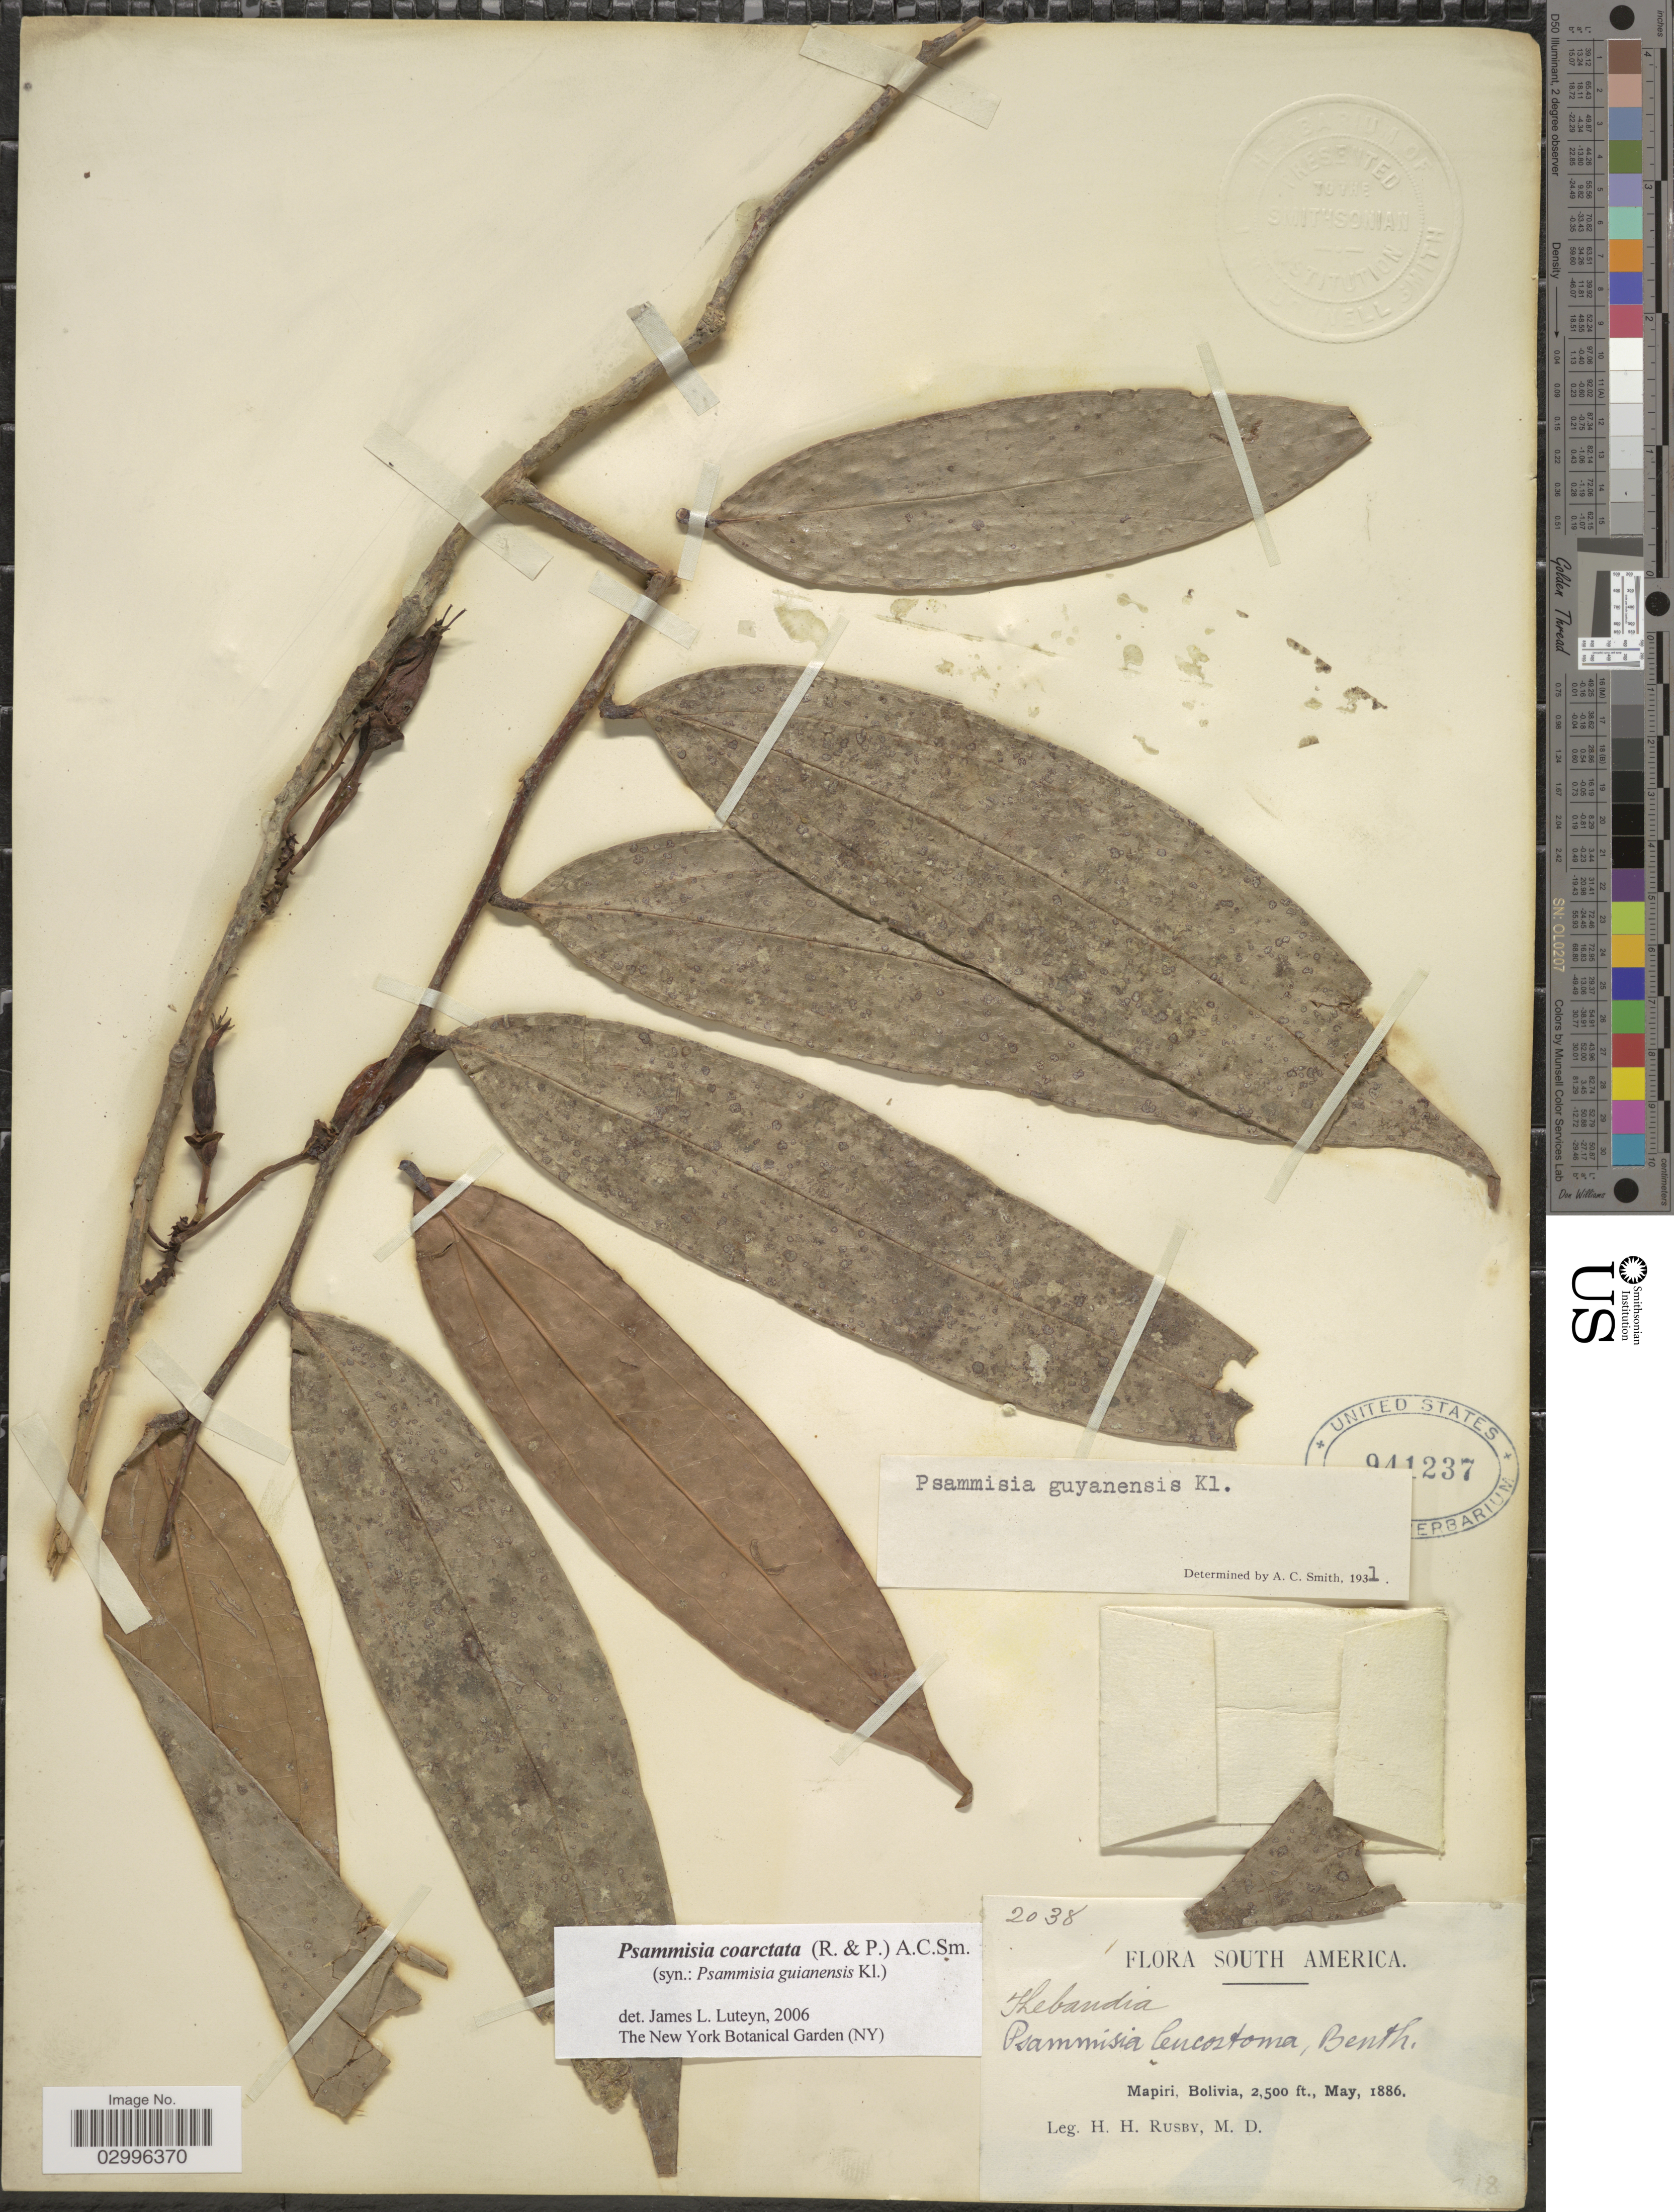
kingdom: Plantae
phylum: Tracheophyta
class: Magnoliopsida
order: Ericales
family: Ericaceae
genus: Psammisia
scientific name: Psammisia coarctata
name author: (Ruiz & Pav.) A.C. Sm.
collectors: H. H. Rusby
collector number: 2038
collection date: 1886-05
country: Bolivia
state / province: La Páz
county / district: Larecaja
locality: Mapiri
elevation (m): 762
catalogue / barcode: US 941237